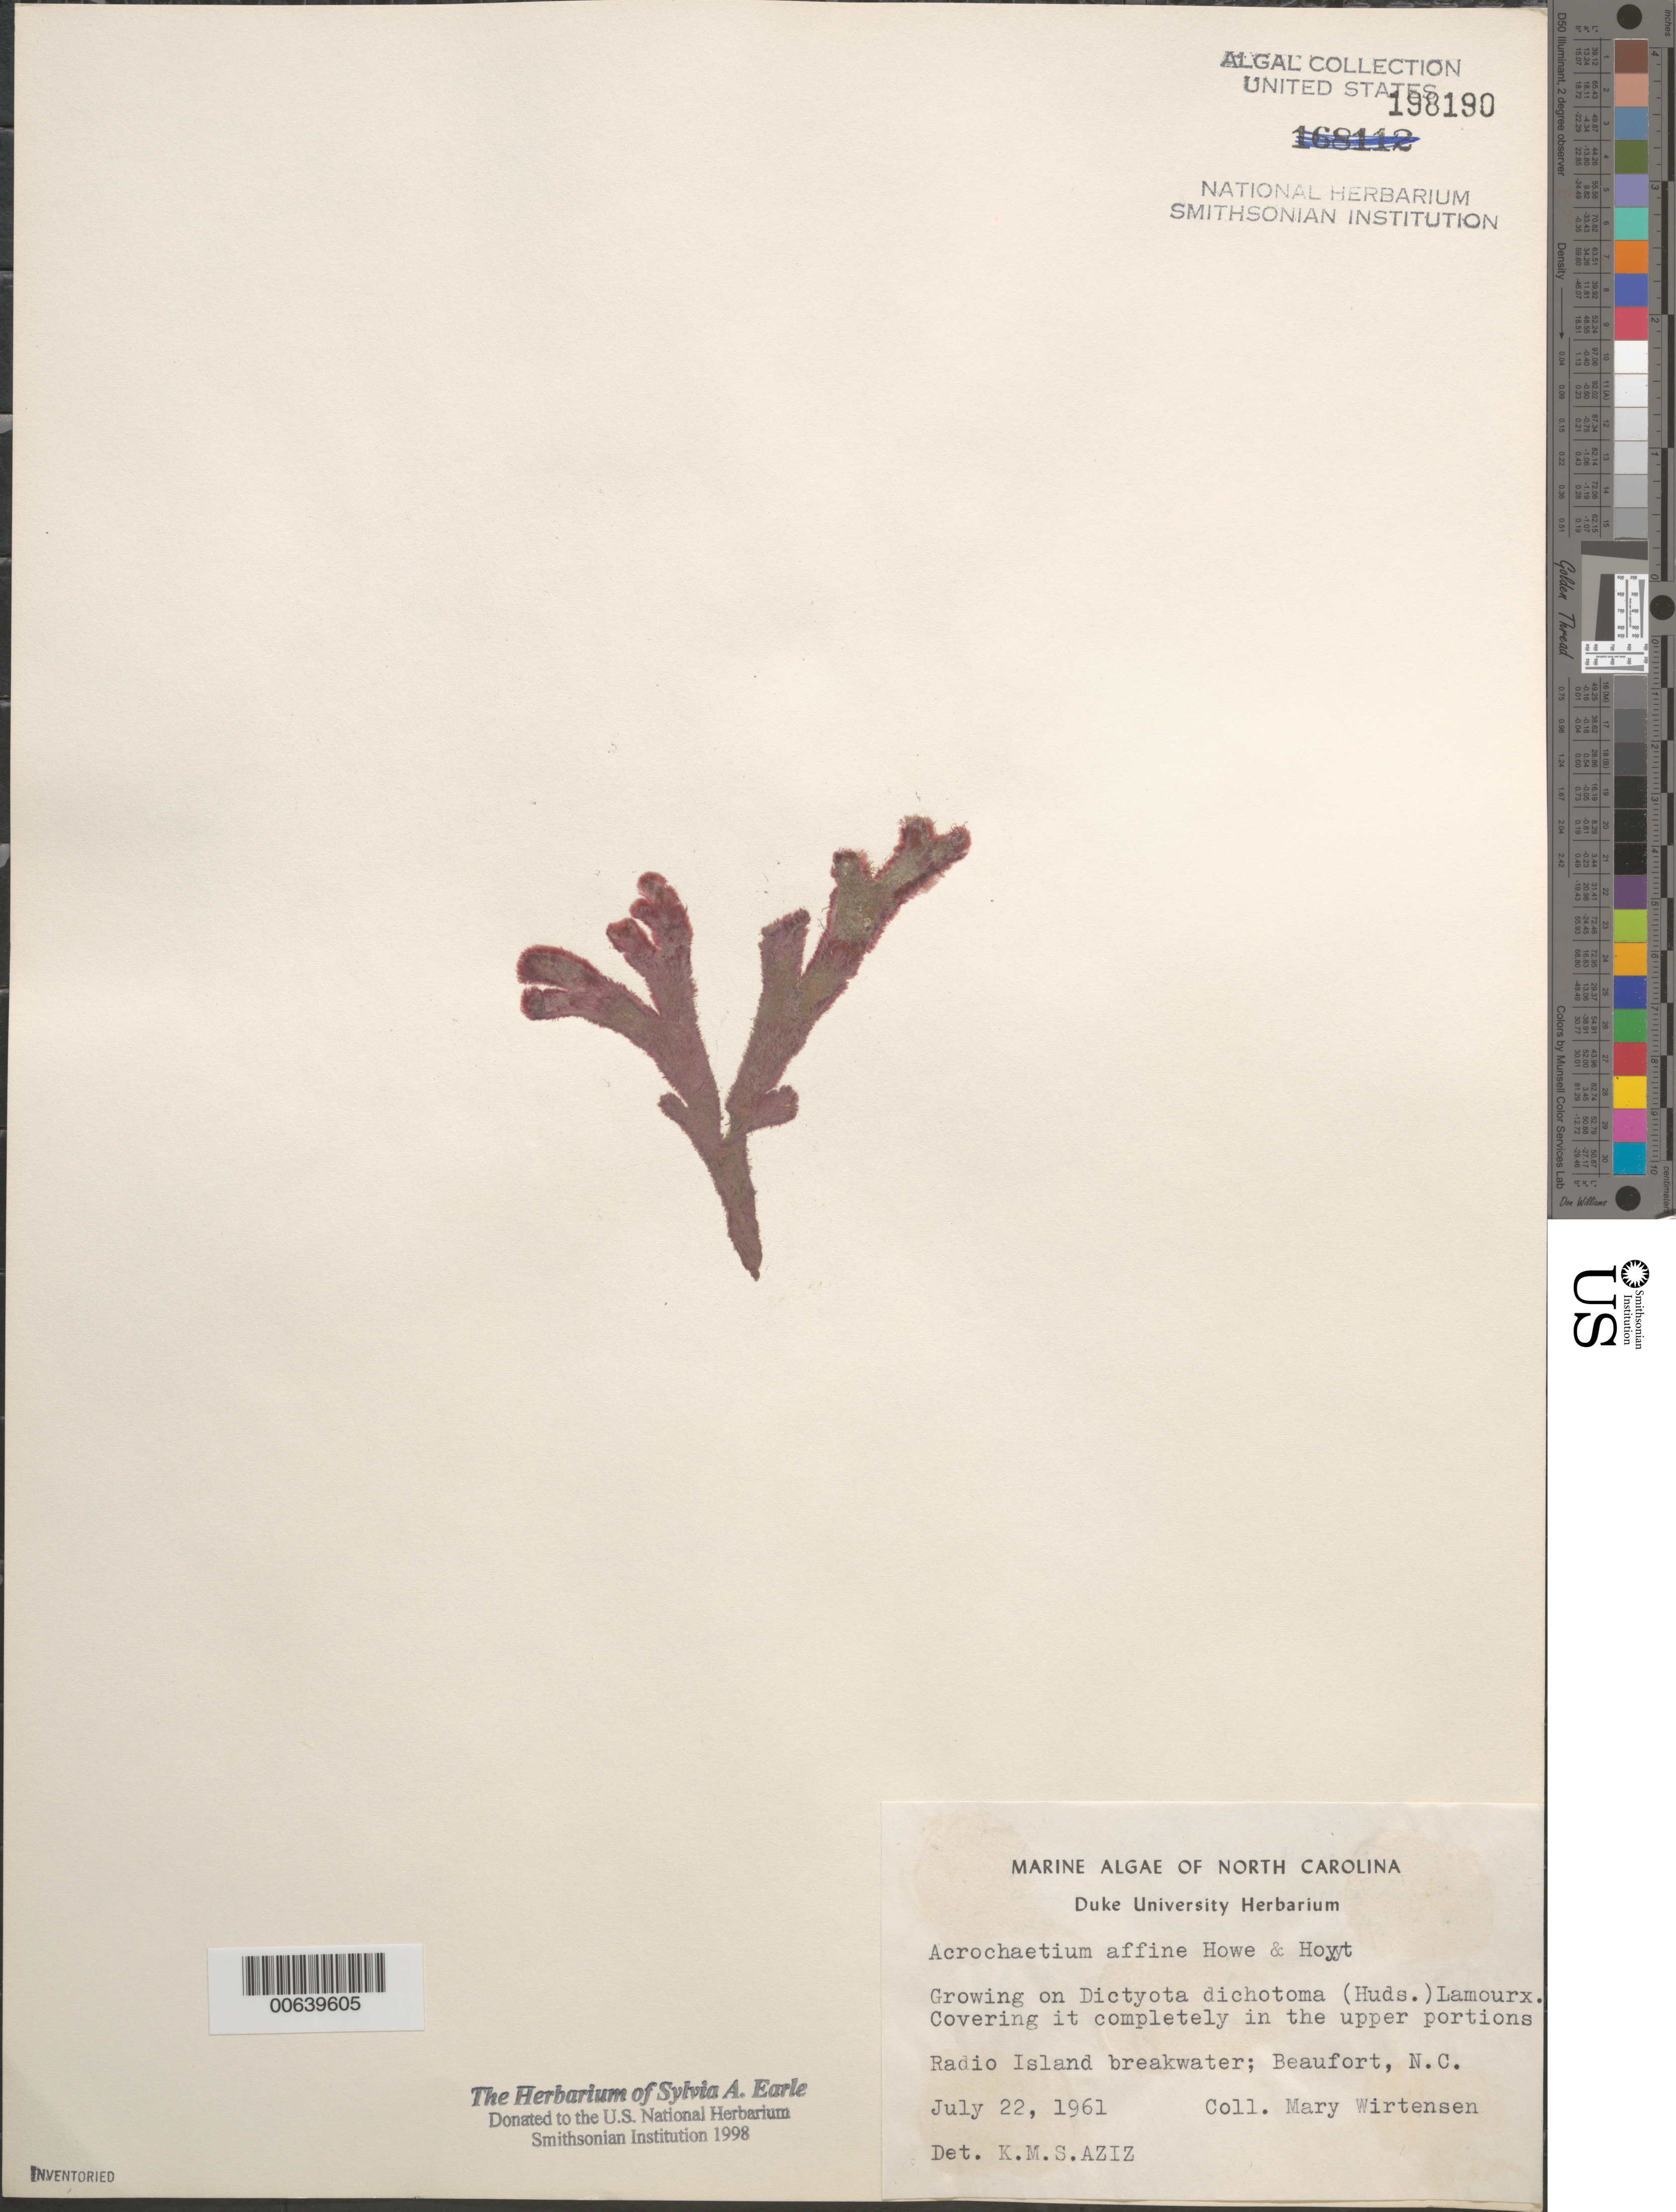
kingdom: Plantae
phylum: Rhodophyta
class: Florideophyceae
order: Acrochaetiales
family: Acrochaetiaceae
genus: Acrochaetium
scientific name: Acrochaetium affine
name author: M. Howe & Hoyt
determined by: Aziz, K. M. S.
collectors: M. Wirtensen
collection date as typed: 22 Jul 1961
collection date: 1961-07-22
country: United States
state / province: North Carolina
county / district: Carteret County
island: Radio Island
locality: Radio Island breakwater, Beaufort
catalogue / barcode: US 198190